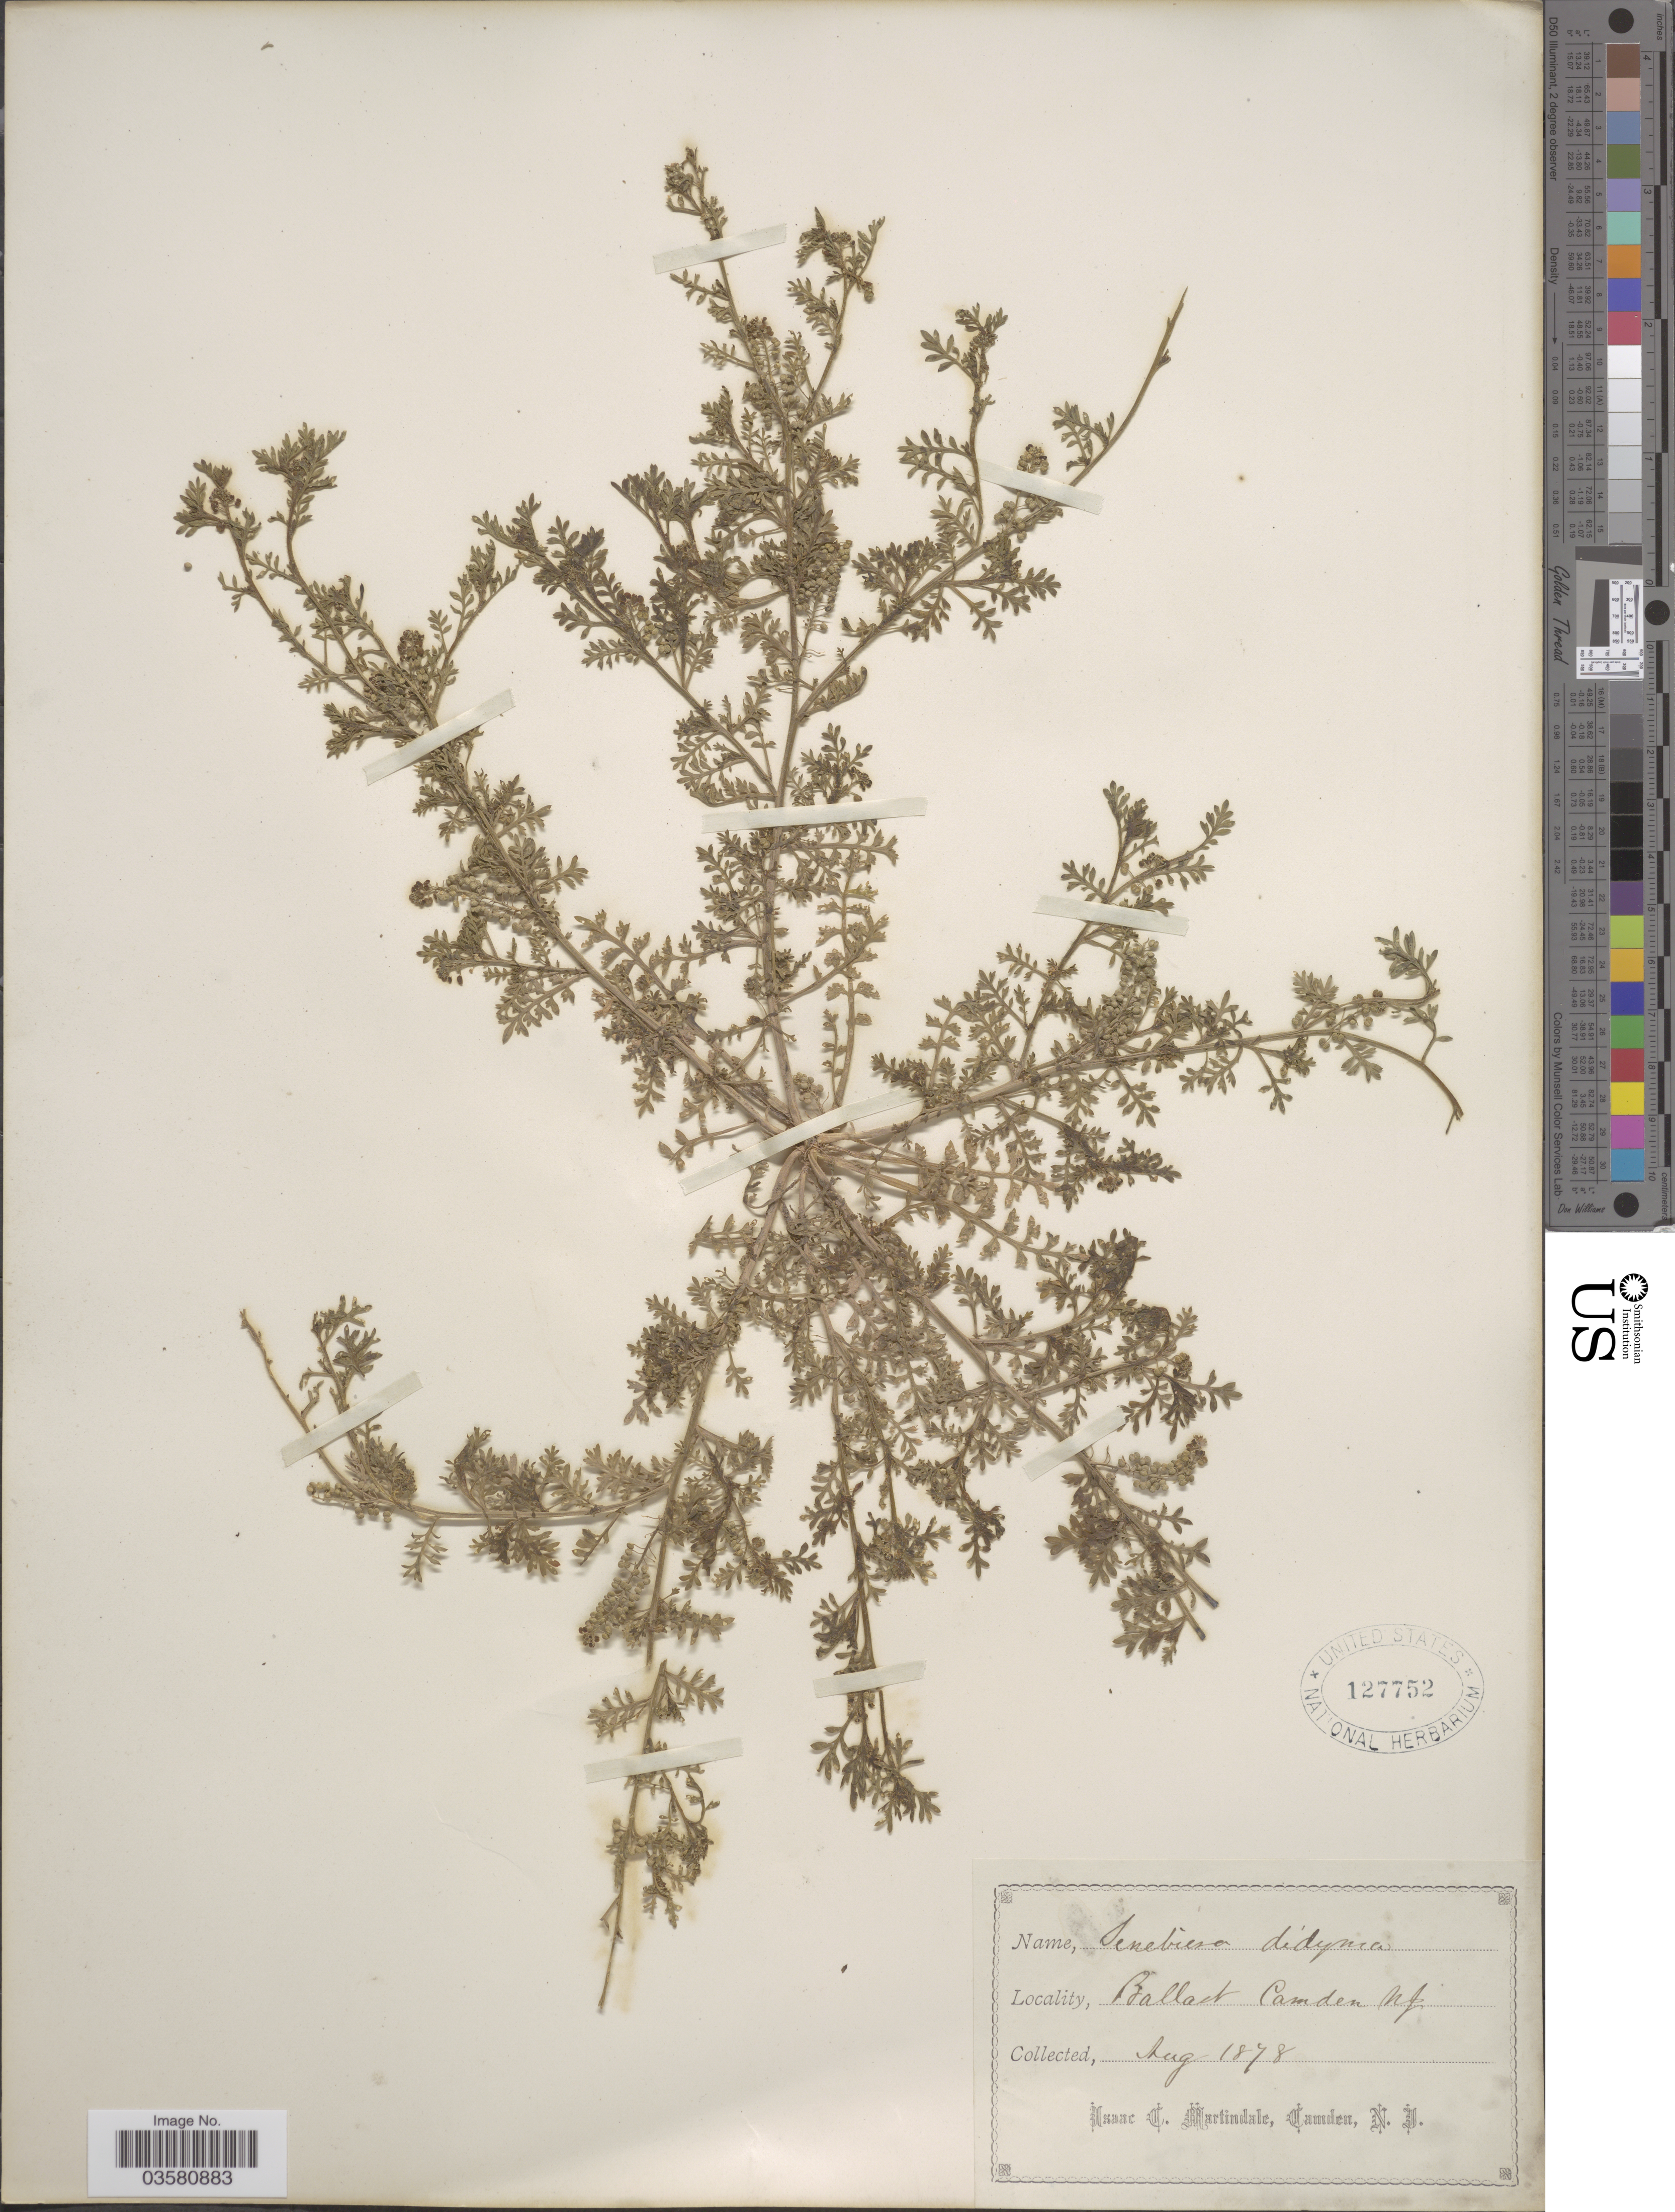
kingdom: Plantae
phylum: Tracheophyta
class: Magnoliopsida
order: Brassicales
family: Brassicaceae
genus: Lepidium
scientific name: Lepidium didymum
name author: L.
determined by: Strong, M. T., (US), Smithsonian Institution - National Museum of Natural History (UNITED STATES)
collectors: I. C. Martindale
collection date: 1878-08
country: United States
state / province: New Jersey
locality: Ballast Camden.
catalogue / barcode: US 127752